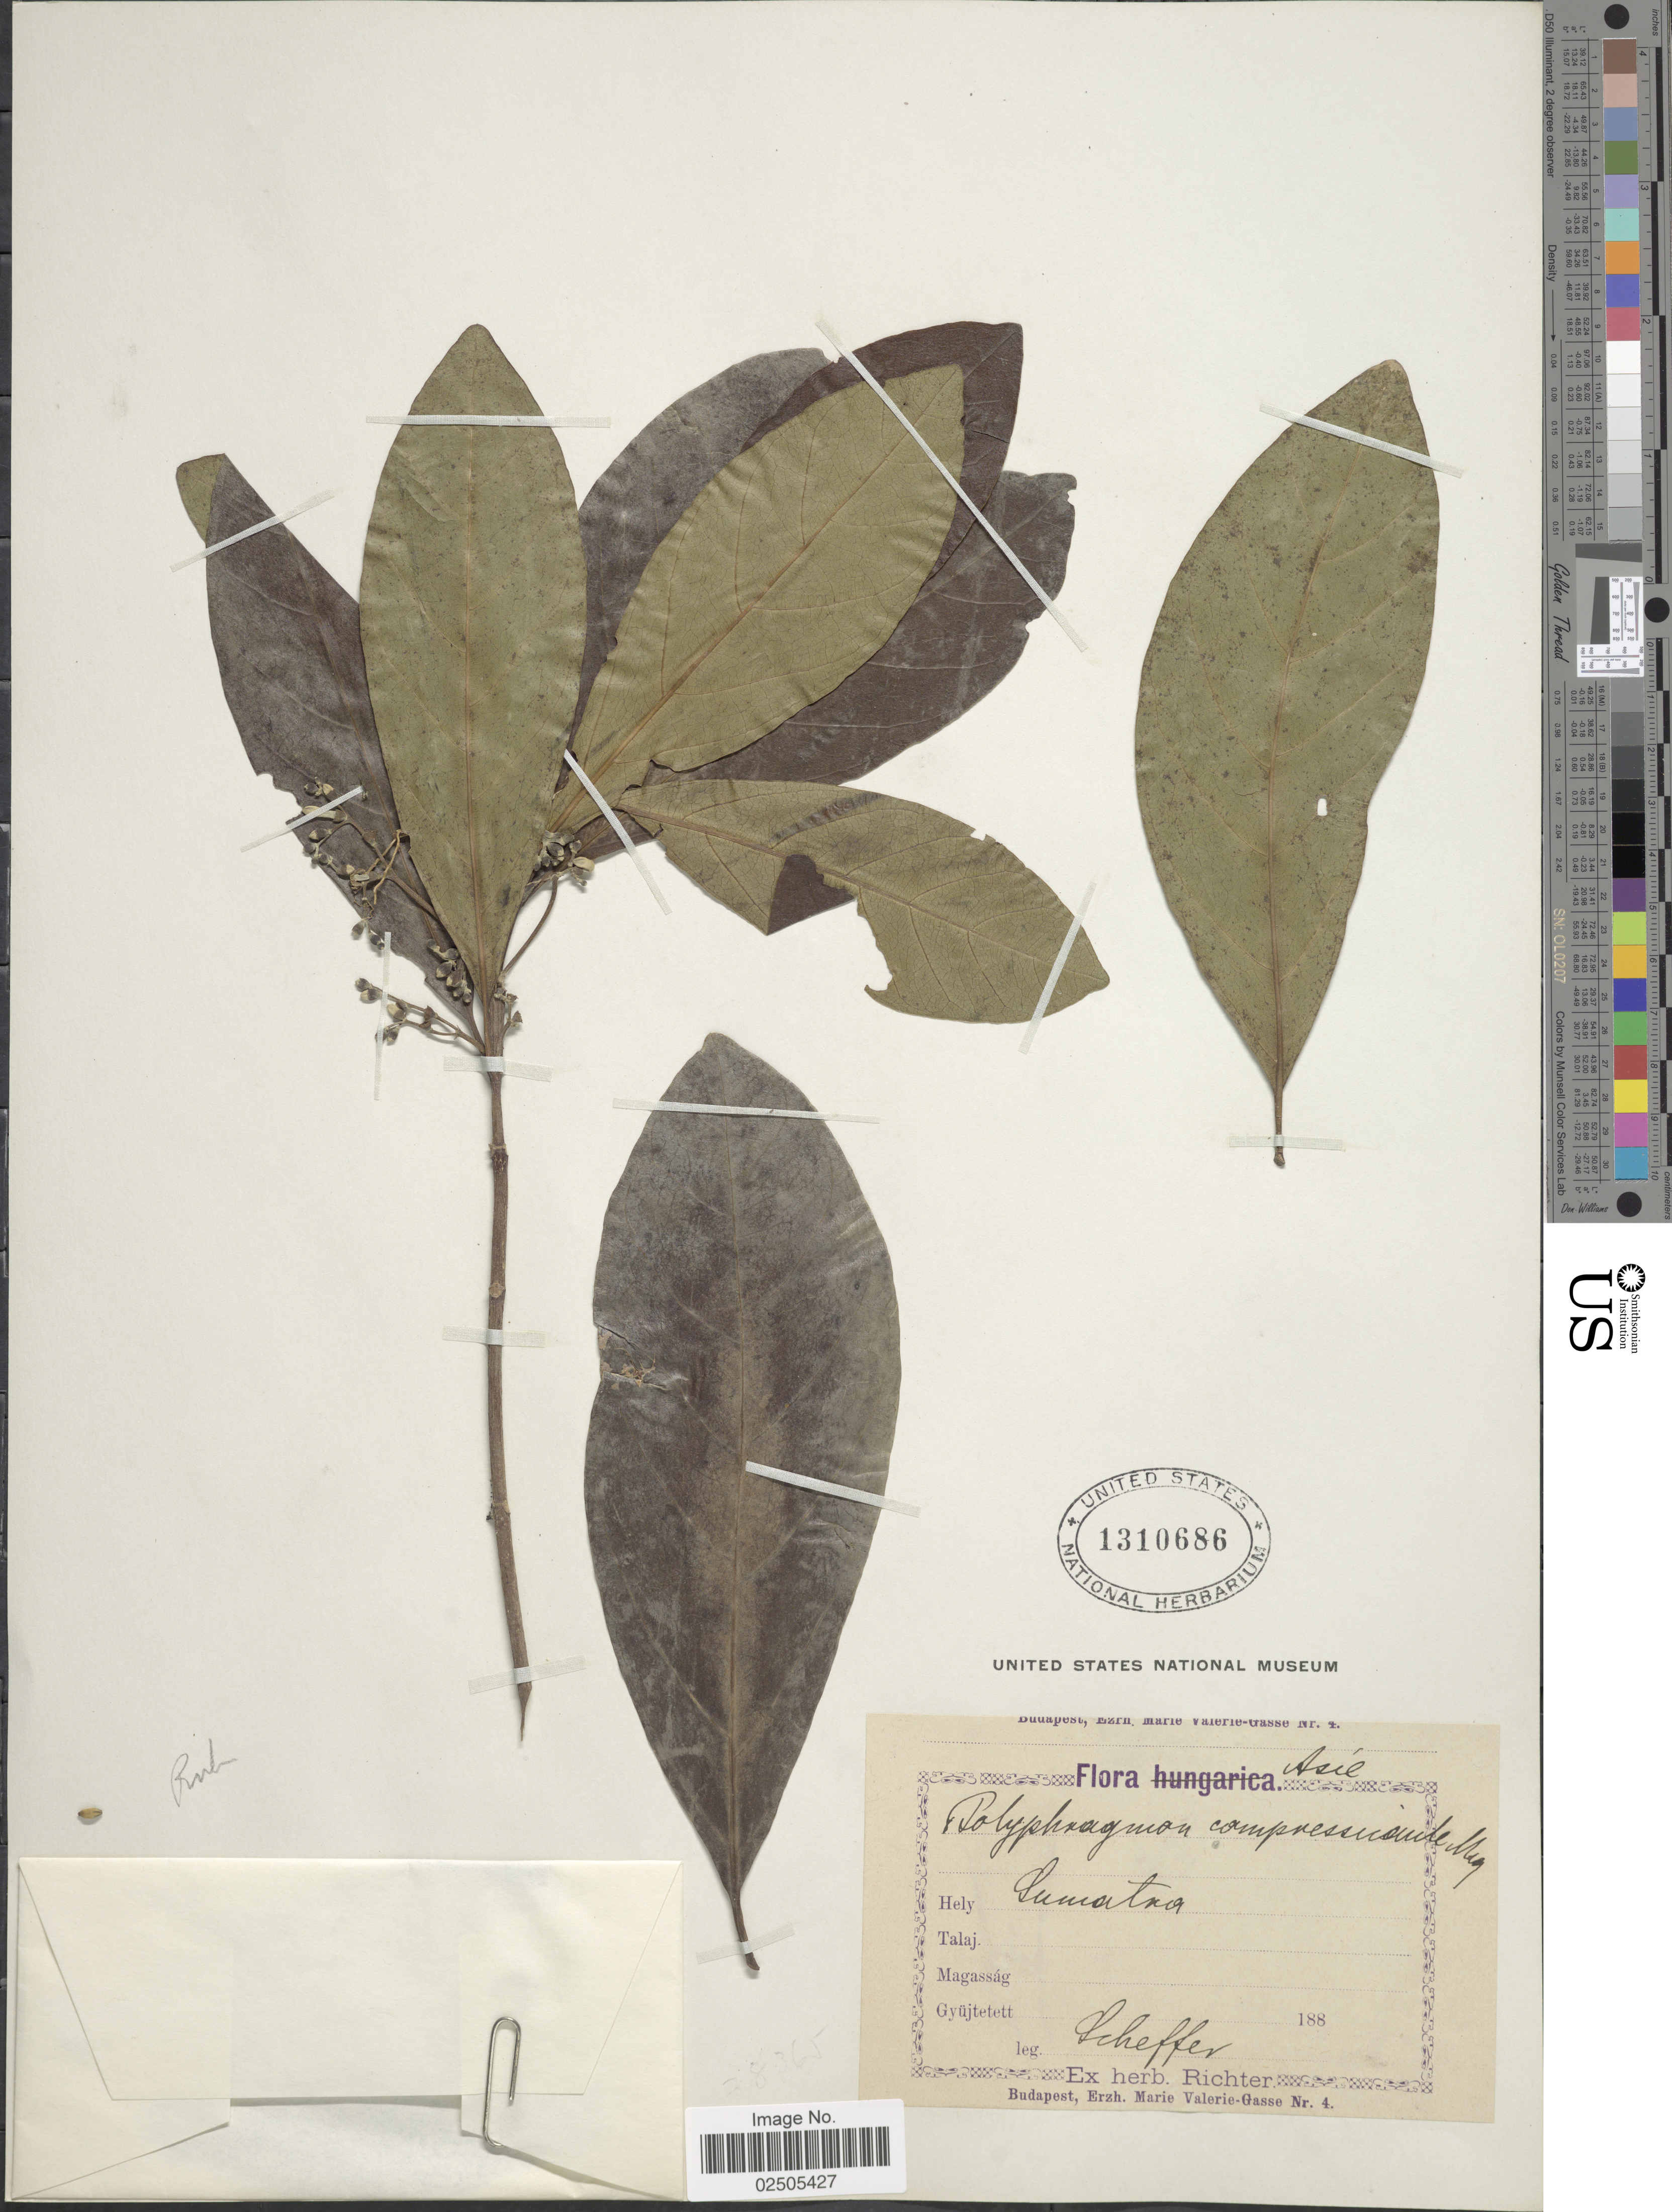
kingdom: Plantae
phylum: Tracheophyta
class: Magnoliopsida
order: Gentianales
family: Rubiaceae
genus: Timonius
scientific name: Timonius compressicaulis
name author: (Miq.) Boerl.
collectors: Scheffer, --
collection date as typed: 188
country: Indonesia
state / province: Sumatra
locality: Asie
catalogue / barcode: US 1310686